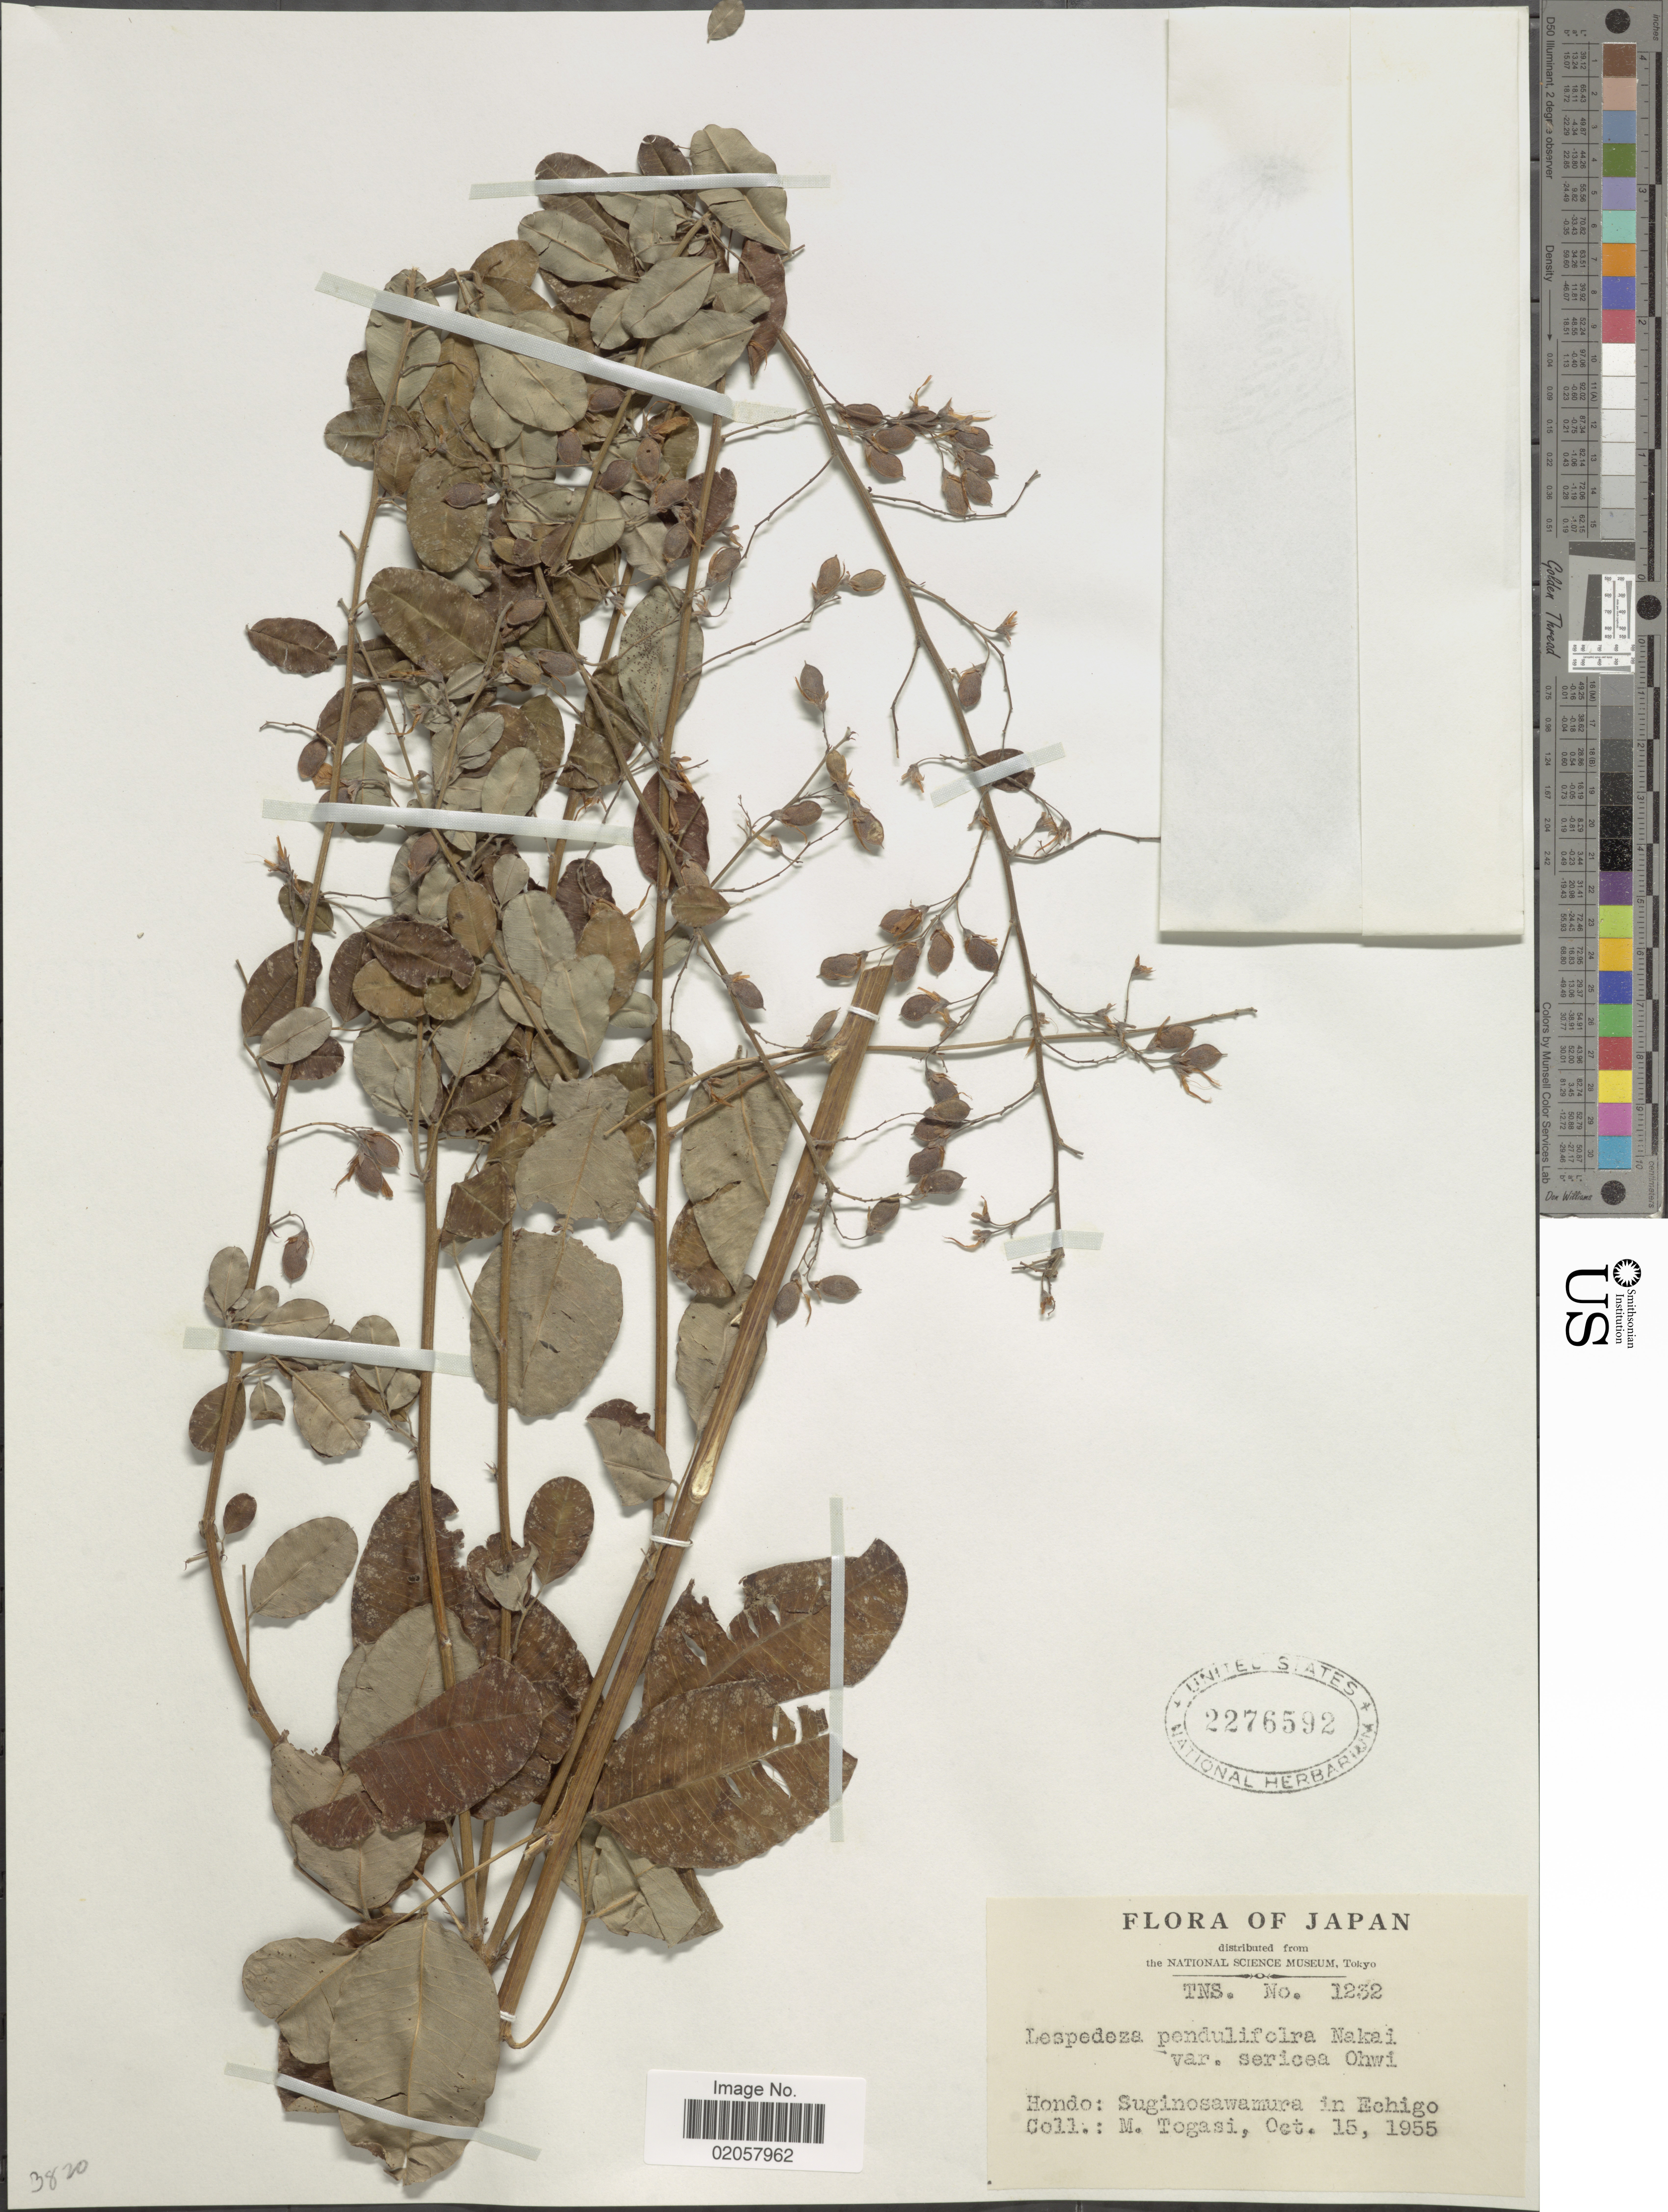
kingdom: Plantae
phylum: Tracheophyta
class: Magnoliopsida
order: Fabales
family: Fabaceae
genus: Lespedeza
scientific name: Lespedeza penduliflora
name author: (Oudem.) Nakai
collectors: M. Togasi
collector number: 1232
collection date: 1955-10-15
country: Japan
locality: Hondo: Suginosawamura in Echigo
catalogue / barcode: US 2276592